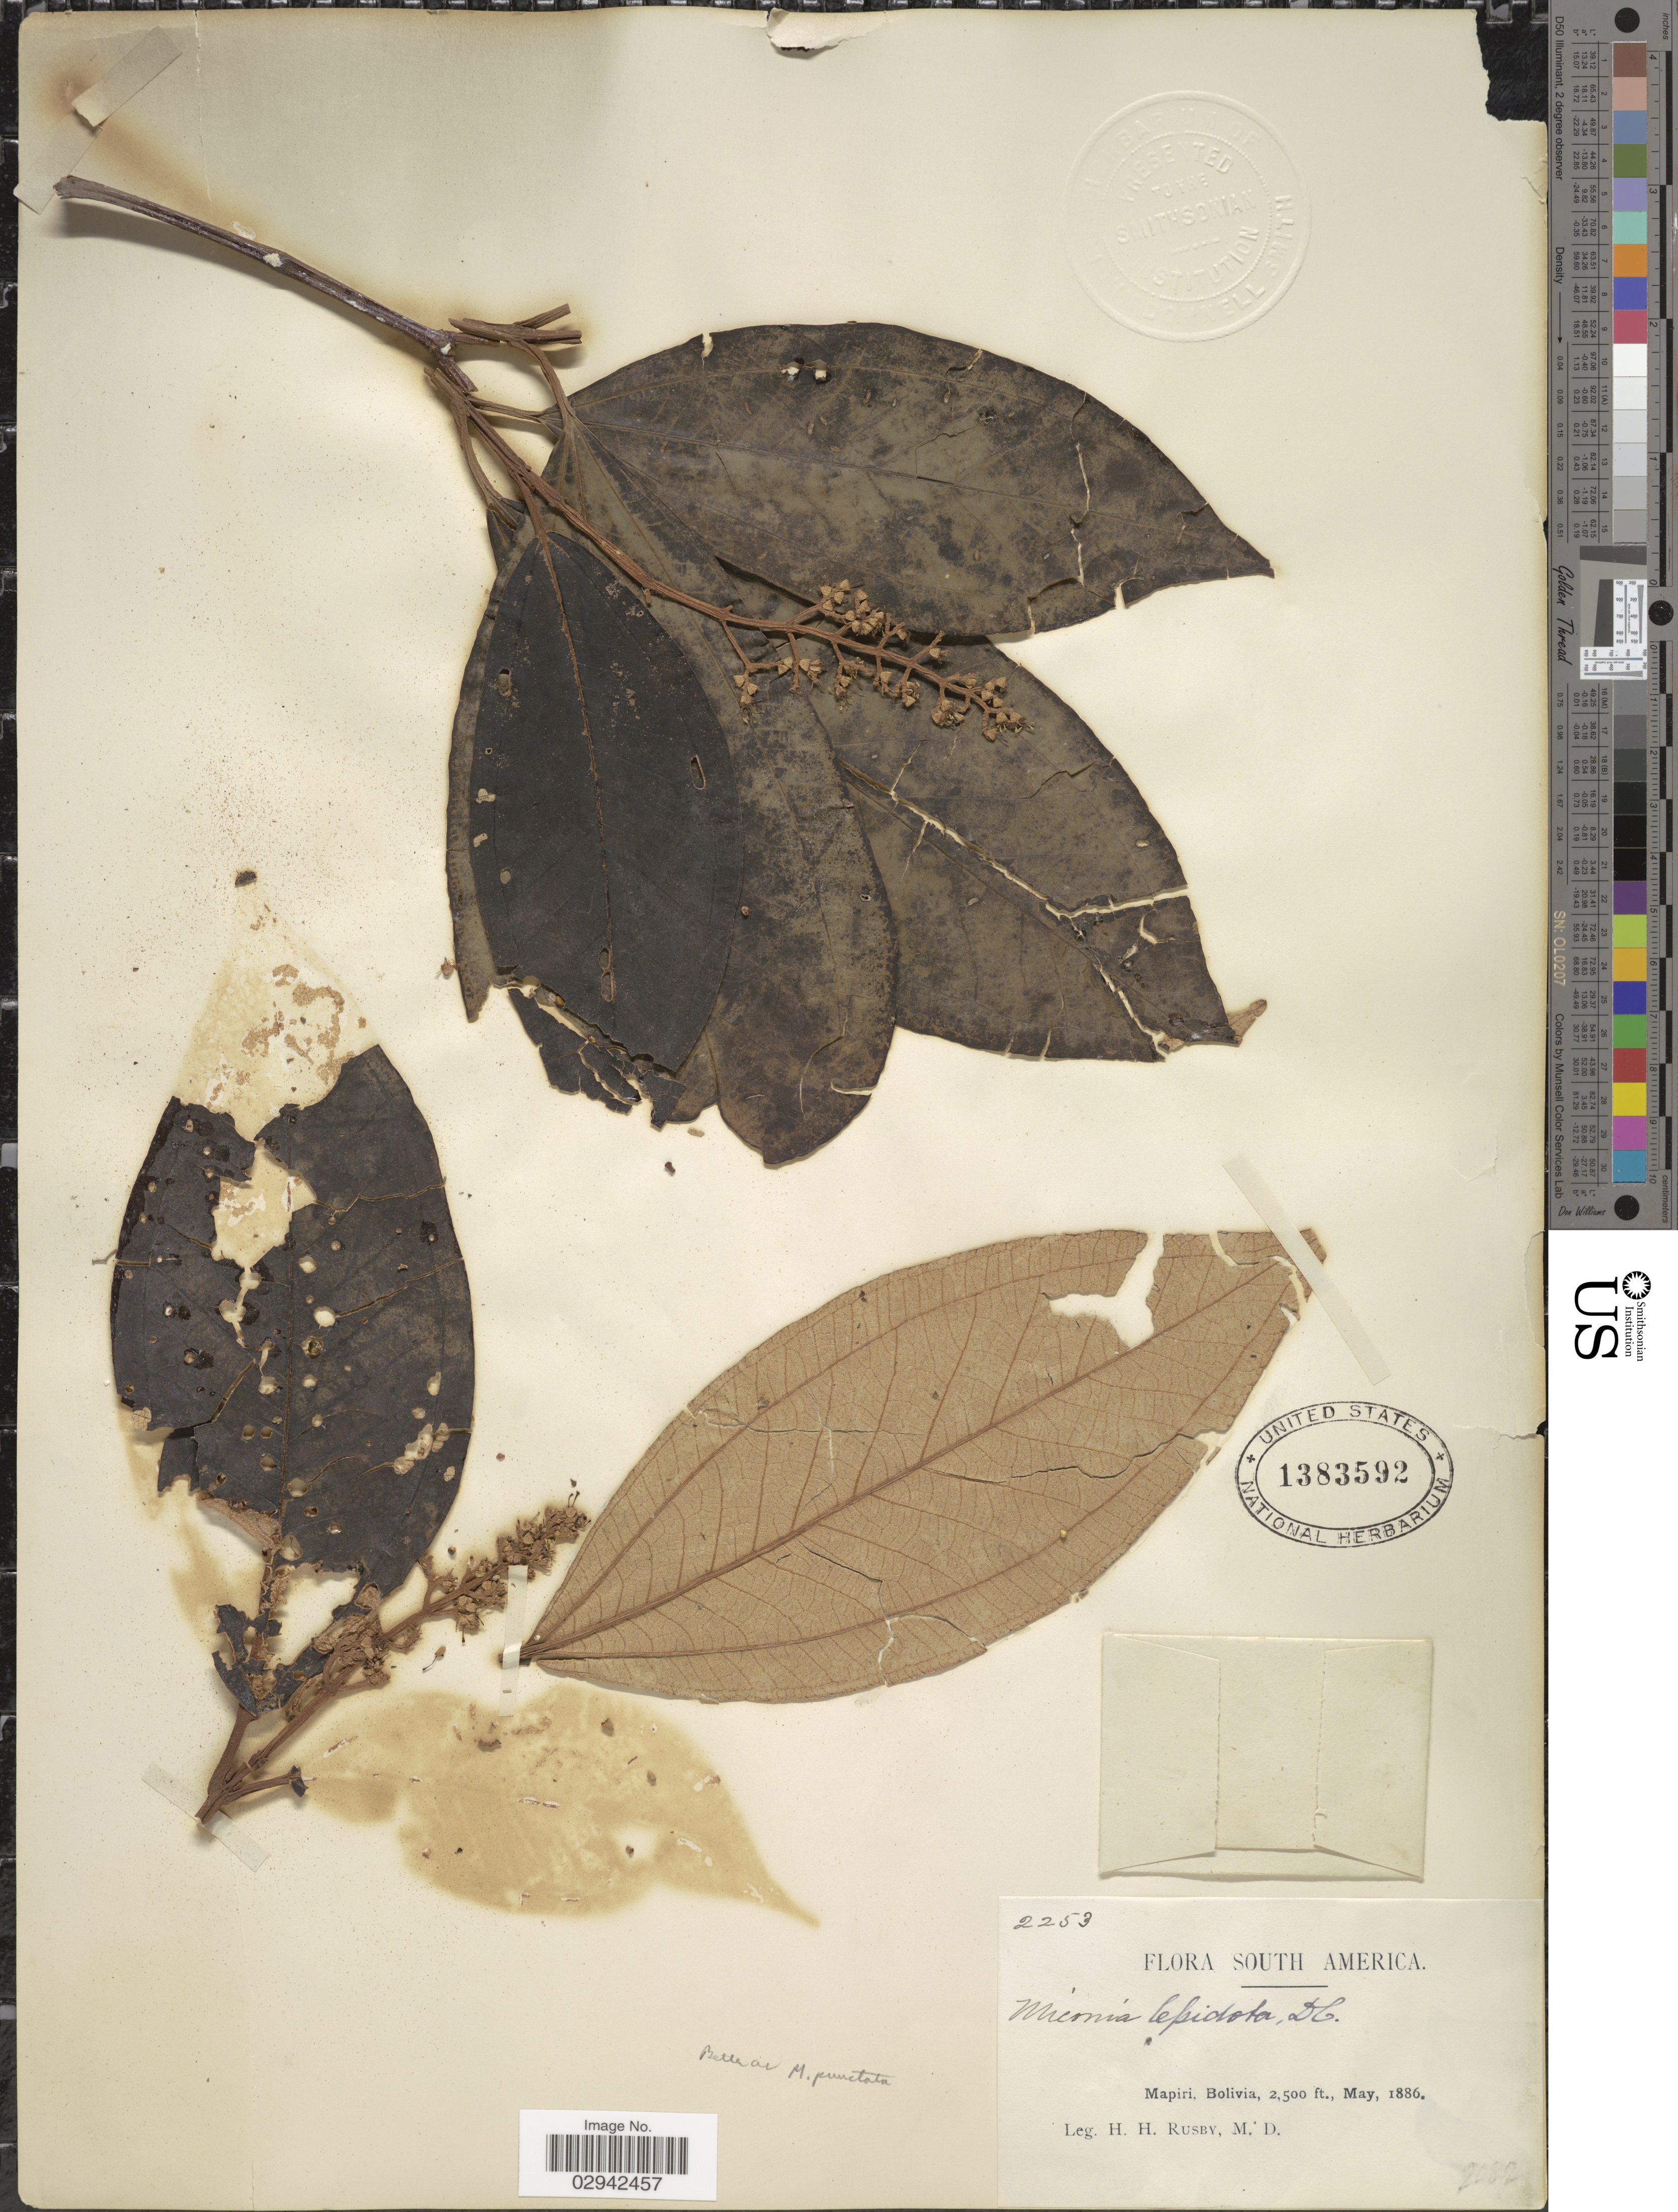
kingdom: Plantae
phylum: Tracheophyta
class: Magnoliopsida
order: Myrtales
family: Melastomataceae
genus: Miconia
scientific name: Miconia punctata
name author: (Desr.) D. Don ex DC.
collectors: H. H. Rusby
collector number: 2253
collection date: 1886-05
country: Bolivia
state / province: La Páz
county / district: Larecaja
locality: Mapiri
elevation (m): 762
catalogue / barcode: US 1383592